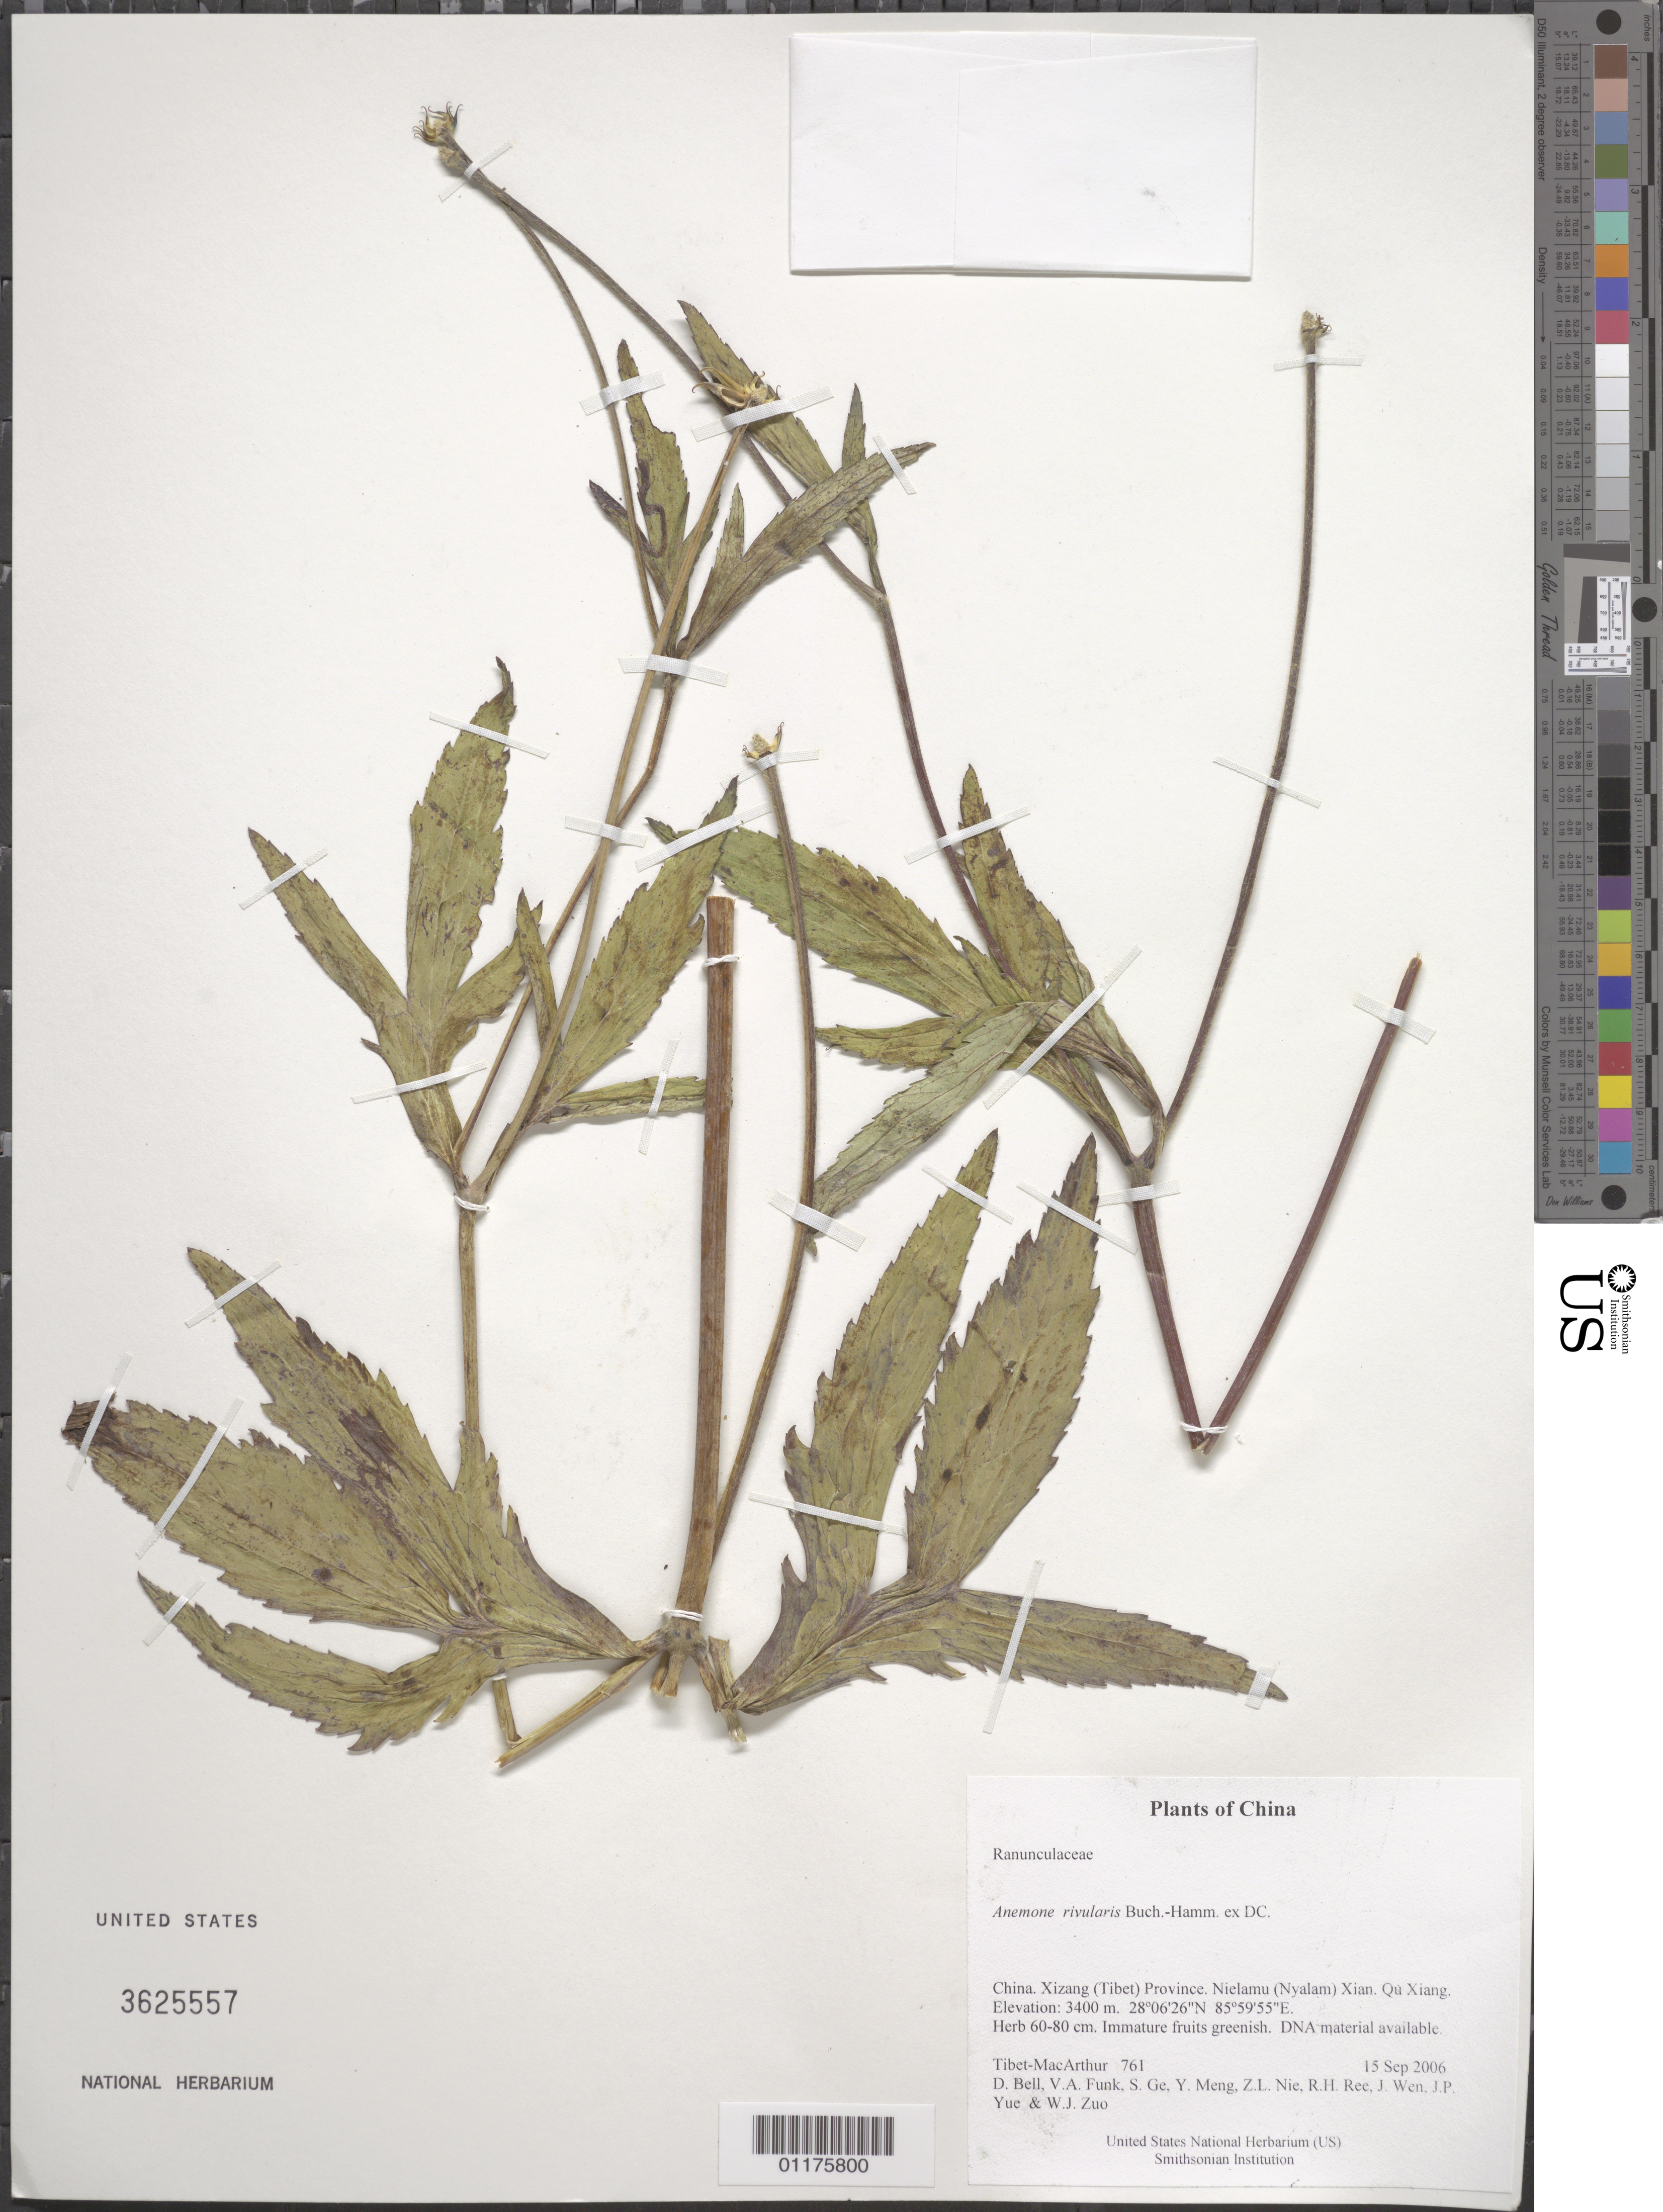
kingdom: Plantae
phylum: Tracheophyta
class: Magnoliopsida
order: Ranunculales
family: Ranunculaceae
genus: Anemone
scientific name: Anemone rivularis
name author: Buch.-Ham. ex DC.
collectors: Tibet-MacArthur, D. A. Bell, V. Funk, S. Ge, Y. Meng, Z. Nie, R. Ree, J. Wen, J. Yue & W. Zuo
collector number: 761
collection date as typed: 15 Sep 2006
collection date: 2006-09-15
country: China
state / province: Xizang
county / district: Nielamu (Nyalam) Xian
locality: Qu Xiang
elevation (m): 3400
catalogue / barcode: US 3625557